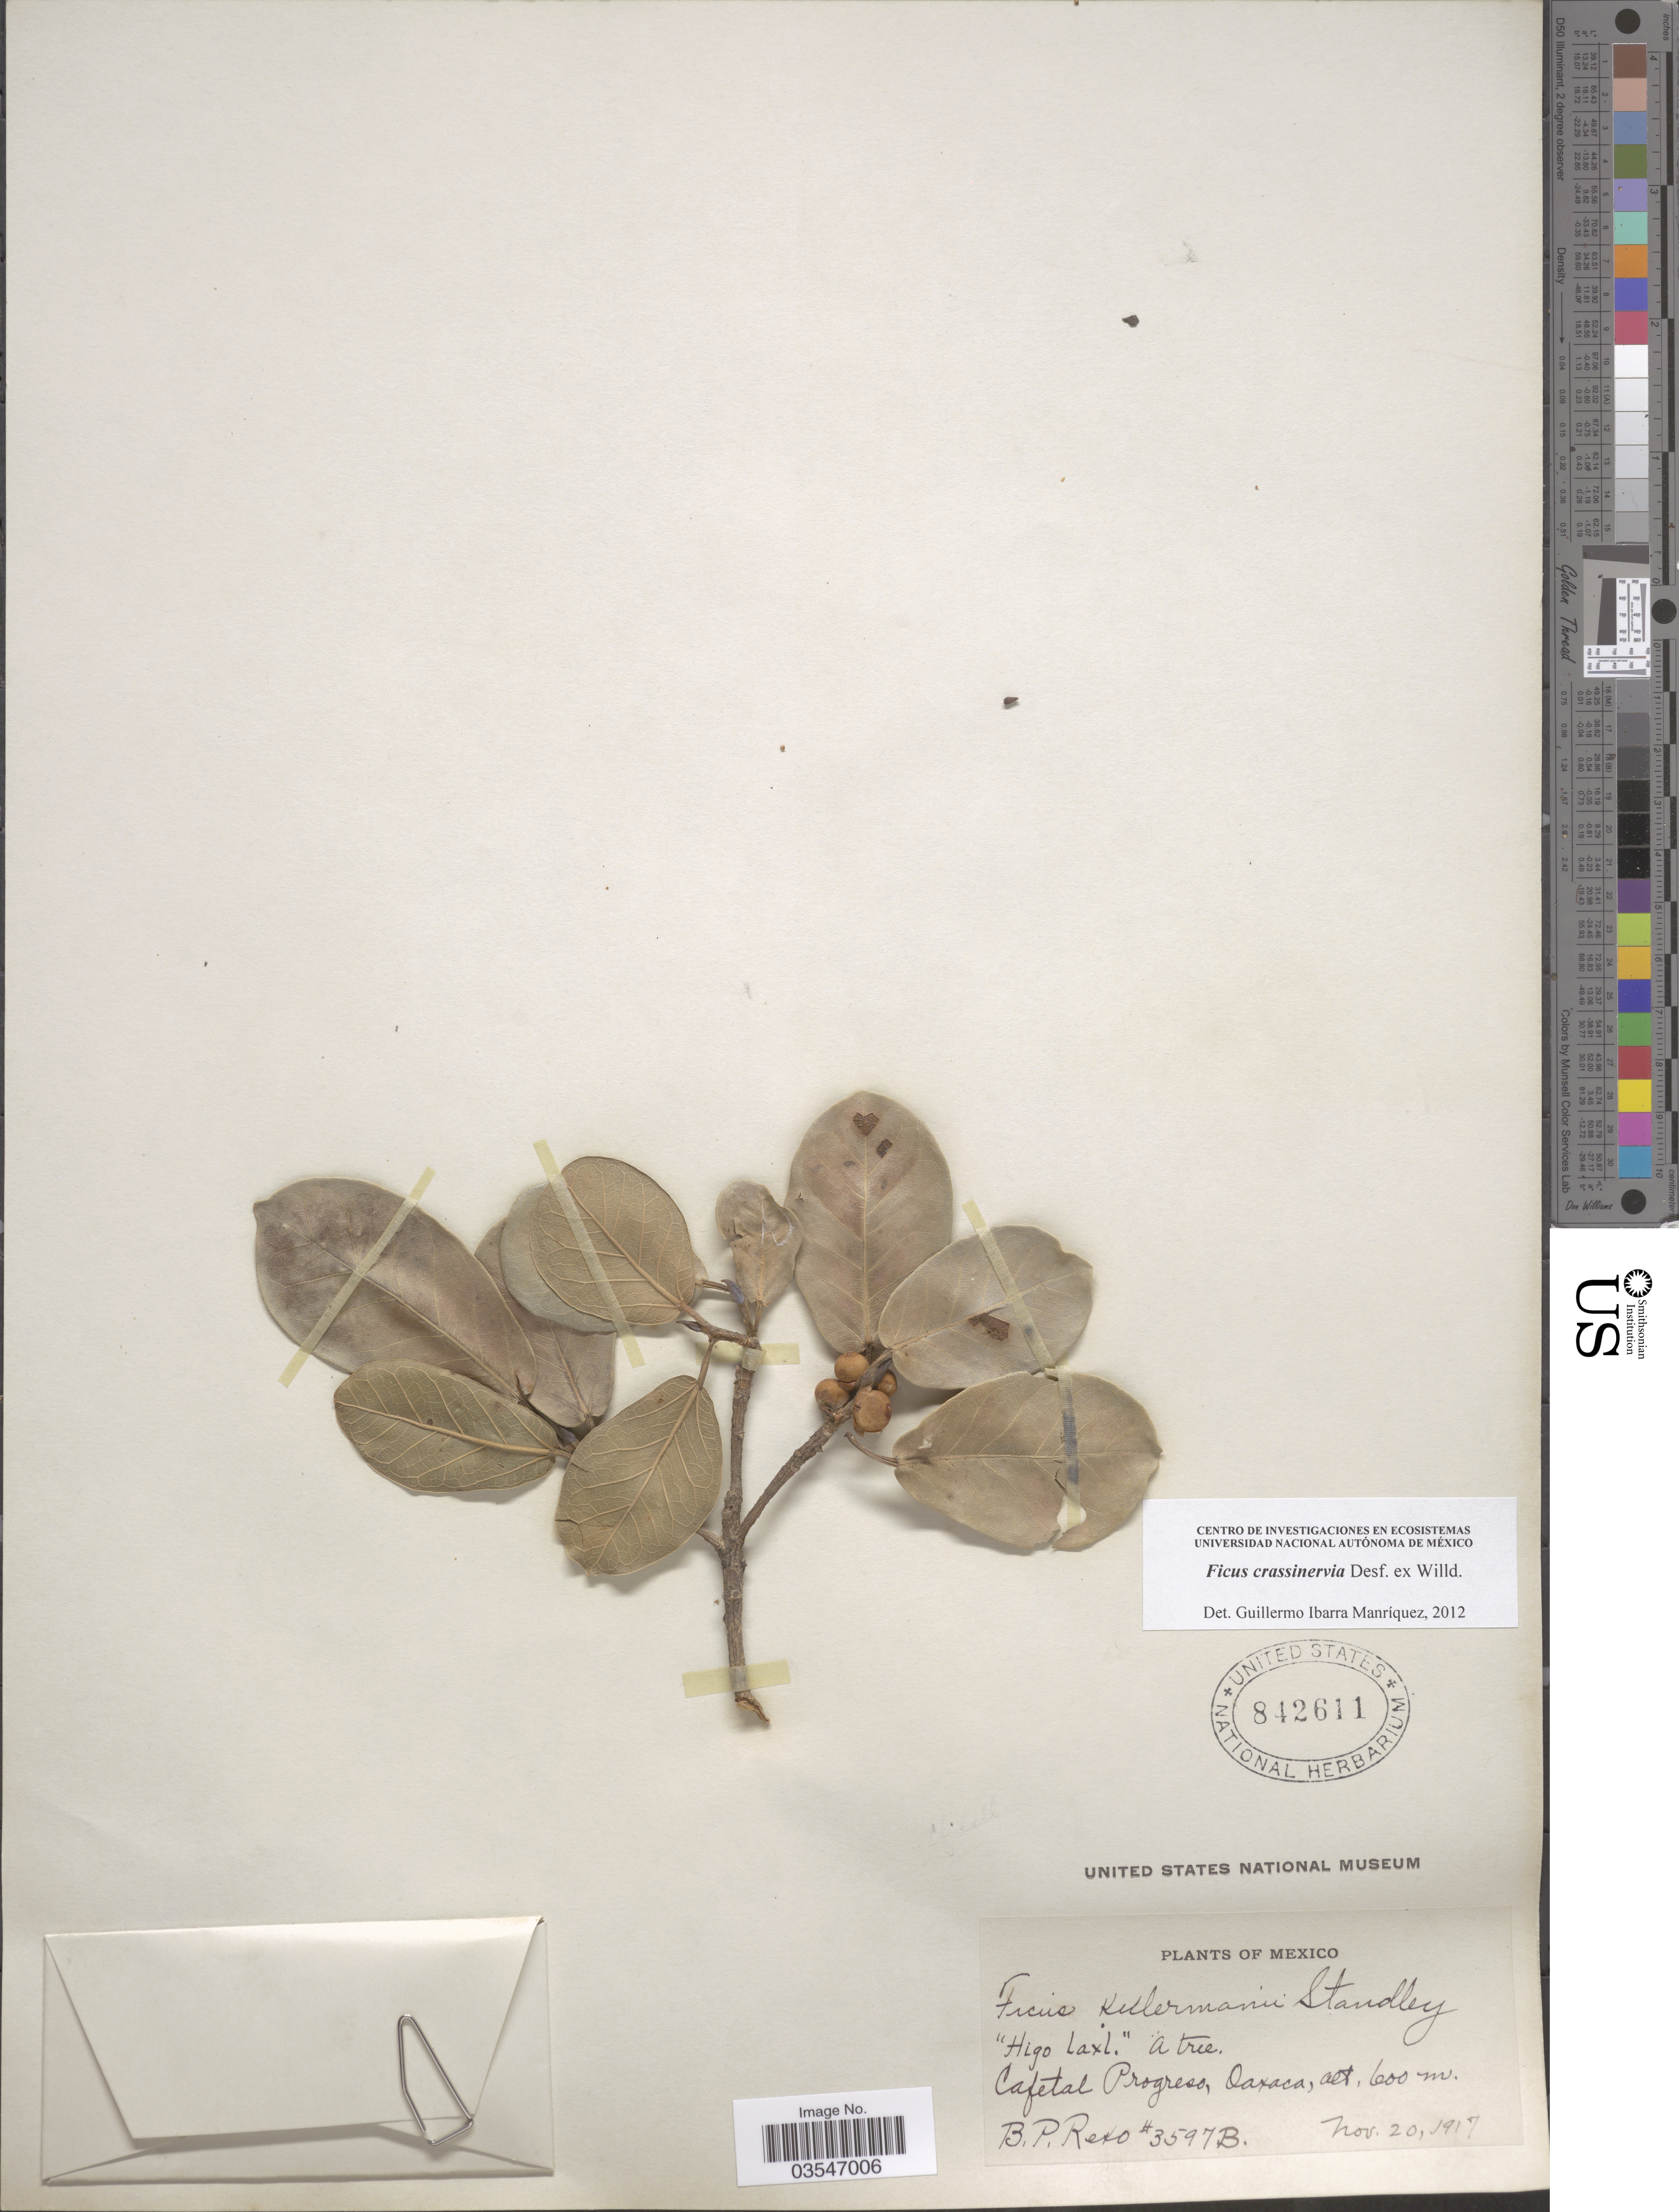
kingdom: Plantae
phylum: Tracheophyta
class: Magnoliopsida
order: Rosales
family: Moraceae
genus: Ficus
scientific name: Ficus crassinervia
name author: Desf. ex Willd.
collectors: B. P. Reko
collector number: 3597B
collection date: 1917-11-20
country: Mexico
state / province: Oaxaca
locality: Cafetal Progress.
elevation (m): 600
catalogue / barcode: US 842611